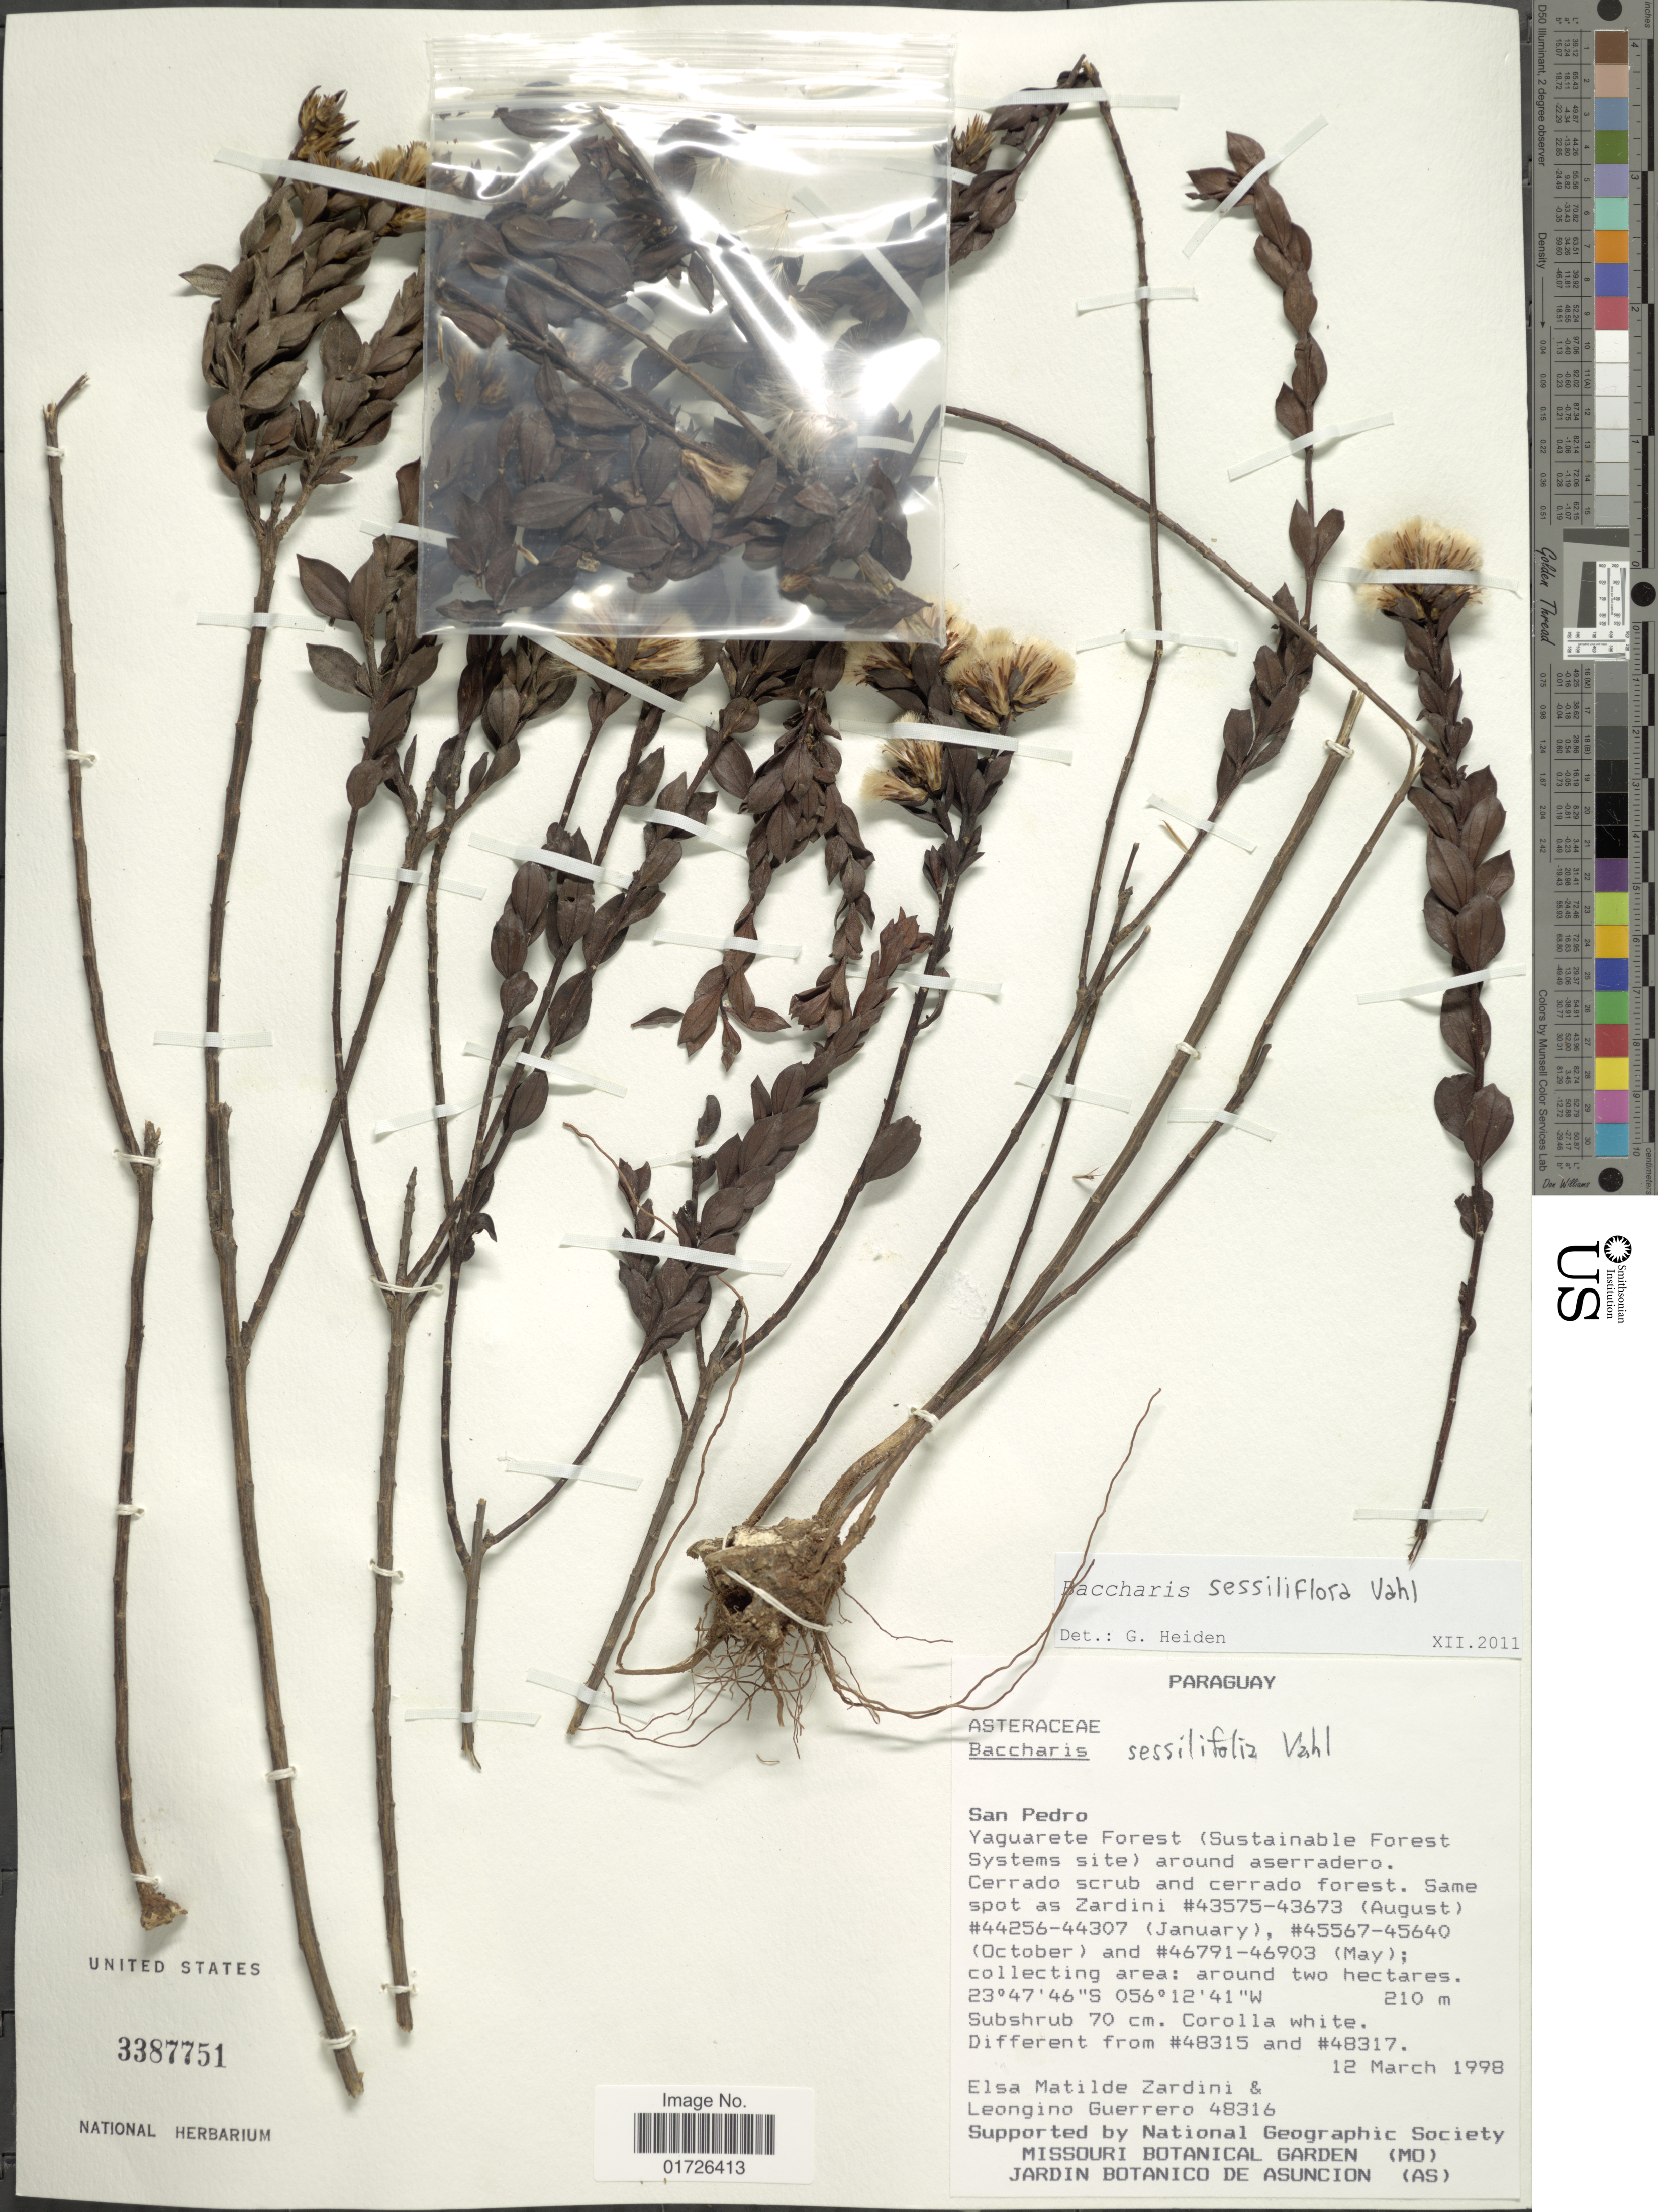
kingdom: Plantae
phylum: Tracheophyta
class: Magnoliopsida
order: Asterales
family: Asteraceae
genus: Baccharis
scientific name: Baccharis sessiliflora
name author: Vahl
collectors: E. M. Zardini & L. Guerrero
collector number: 48316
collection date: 1998-03-12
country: Paraguay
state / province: San Pedro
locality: Yaguareté Forest (Sustainable Forest Systems site); Around Aserradero.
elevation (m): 210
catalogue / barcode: US 3387751